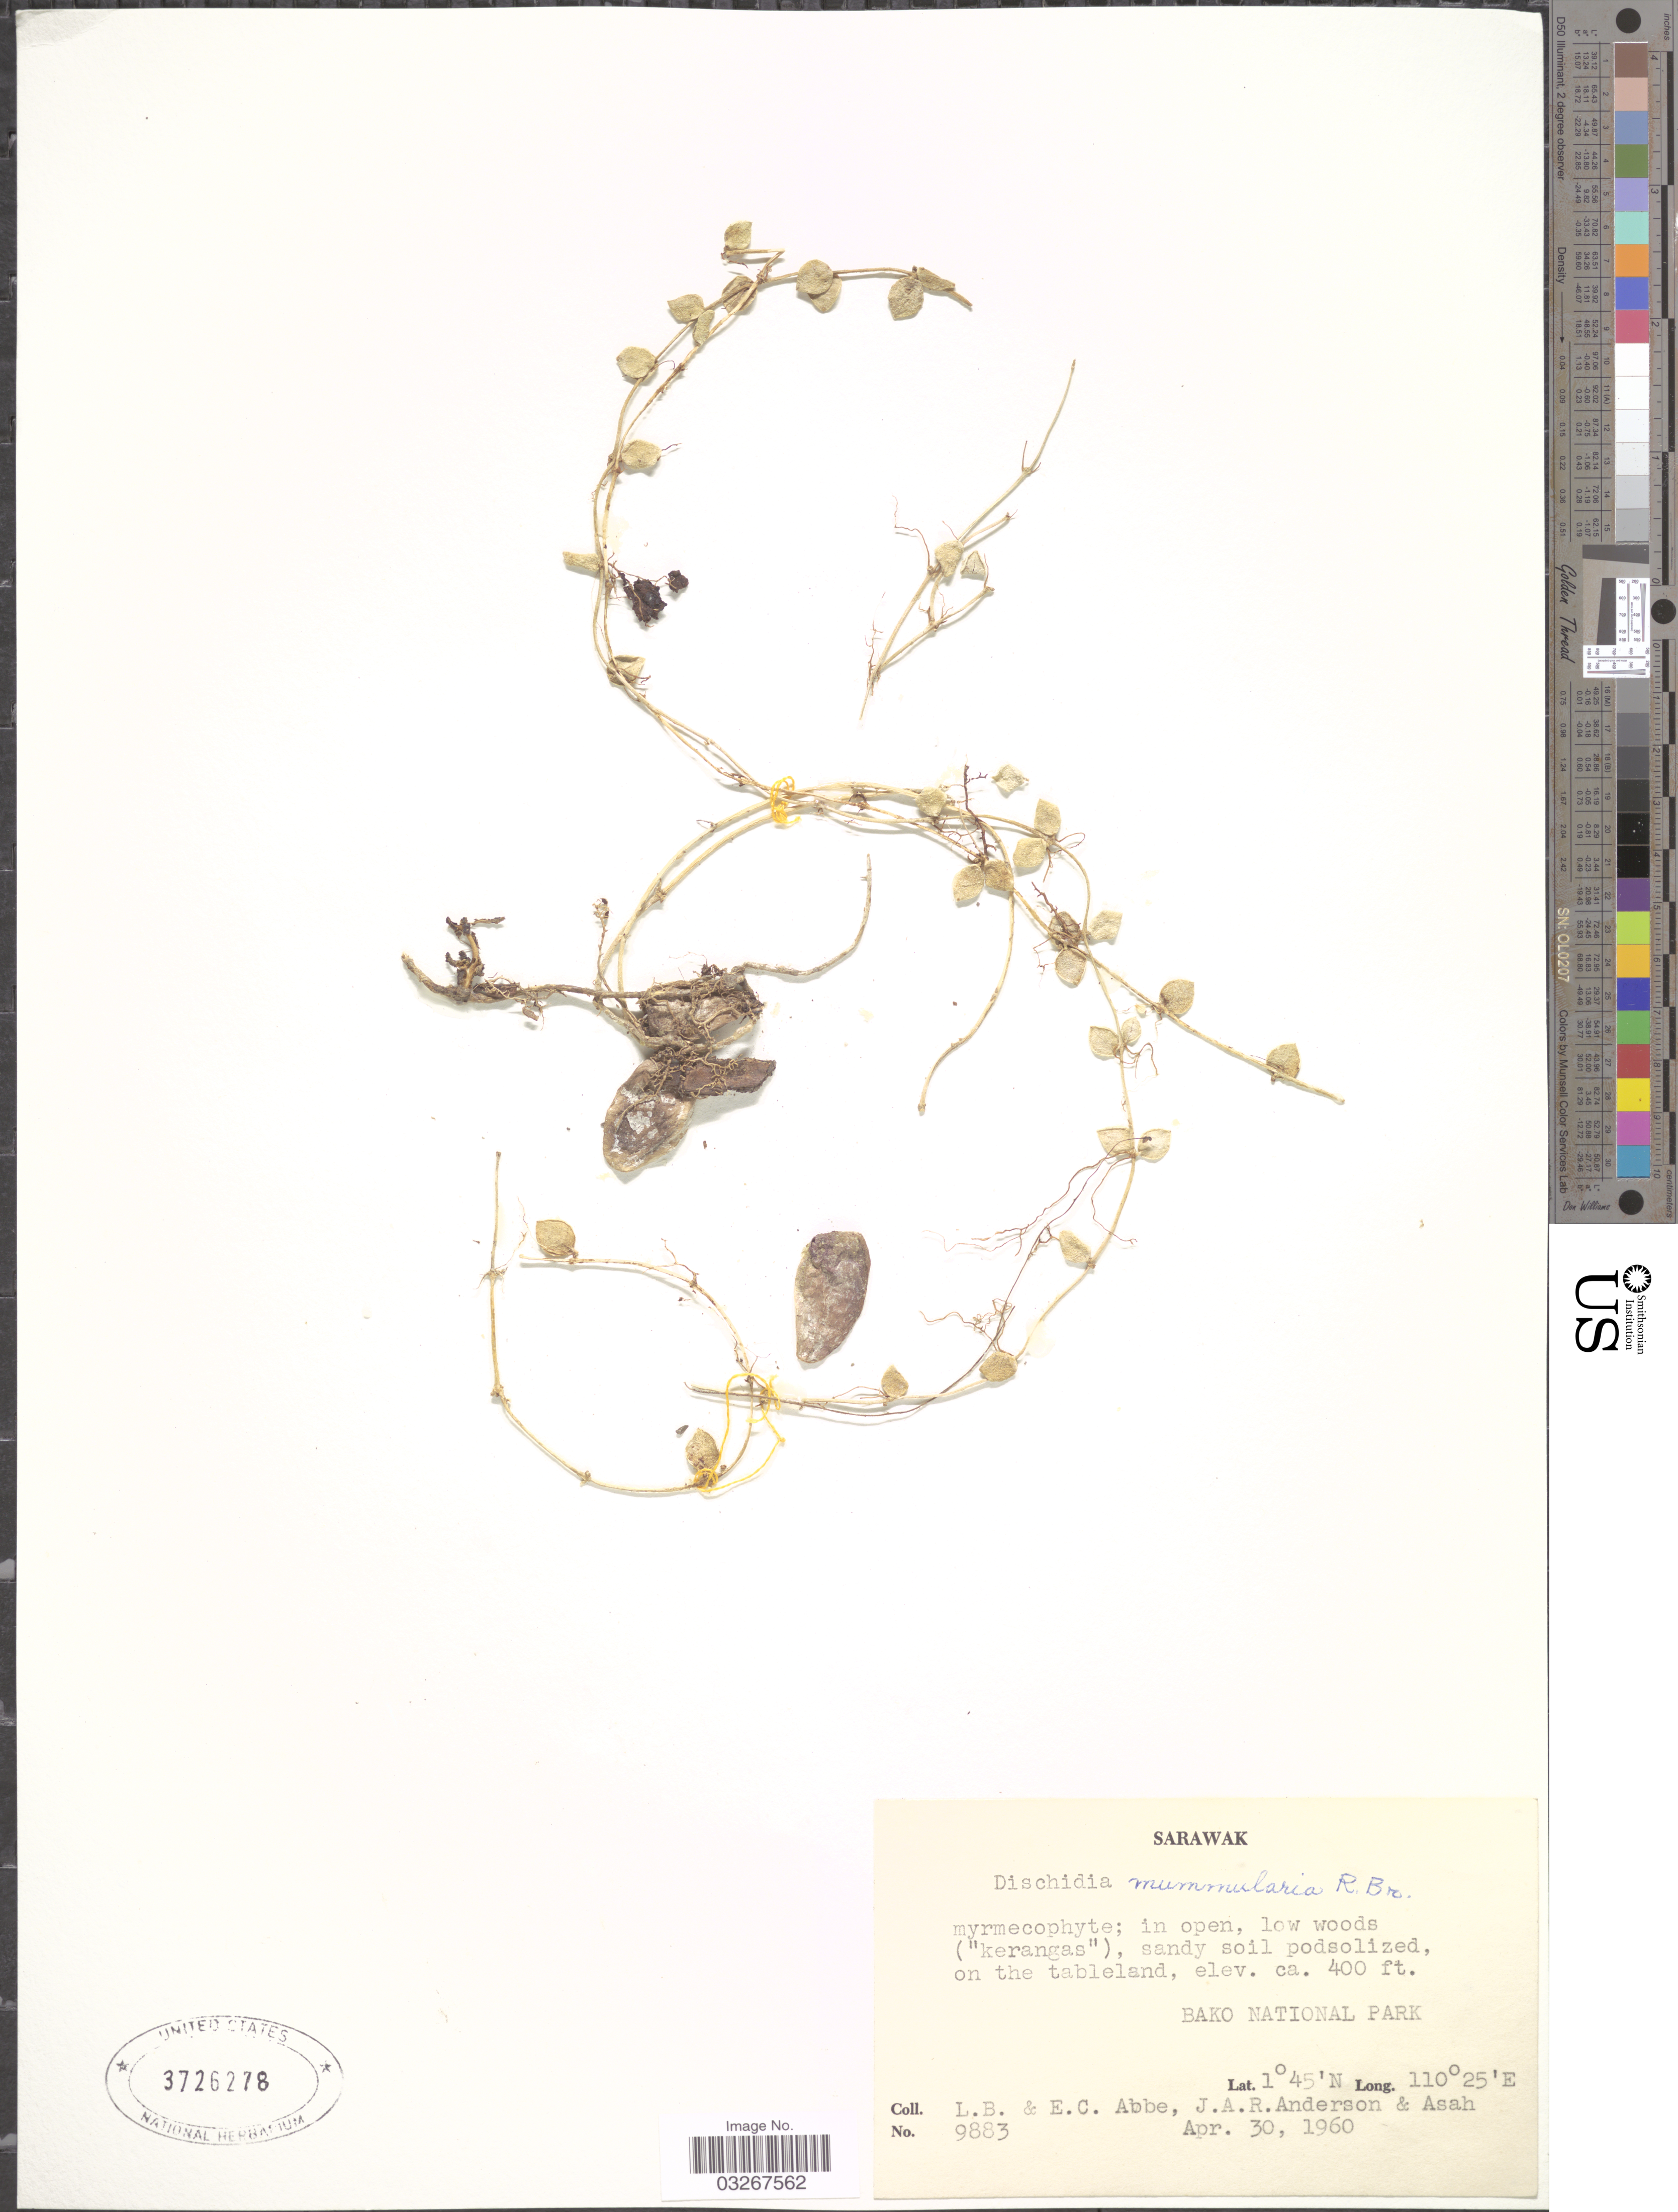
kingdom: Plantae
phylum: Tracheophyta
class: Magnoliopsida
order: Gentianales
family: Apocynaceae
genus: Dischidia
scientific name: Dischidia nummularia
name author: R. Br.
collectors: L. B. Abbe, E. C. Abbe, J. A. R. Anderson & Asah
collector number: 9883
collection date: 1960-04-30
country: Malaysia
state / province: Sarawak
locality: Bako National Park.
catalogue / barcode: US 3726278